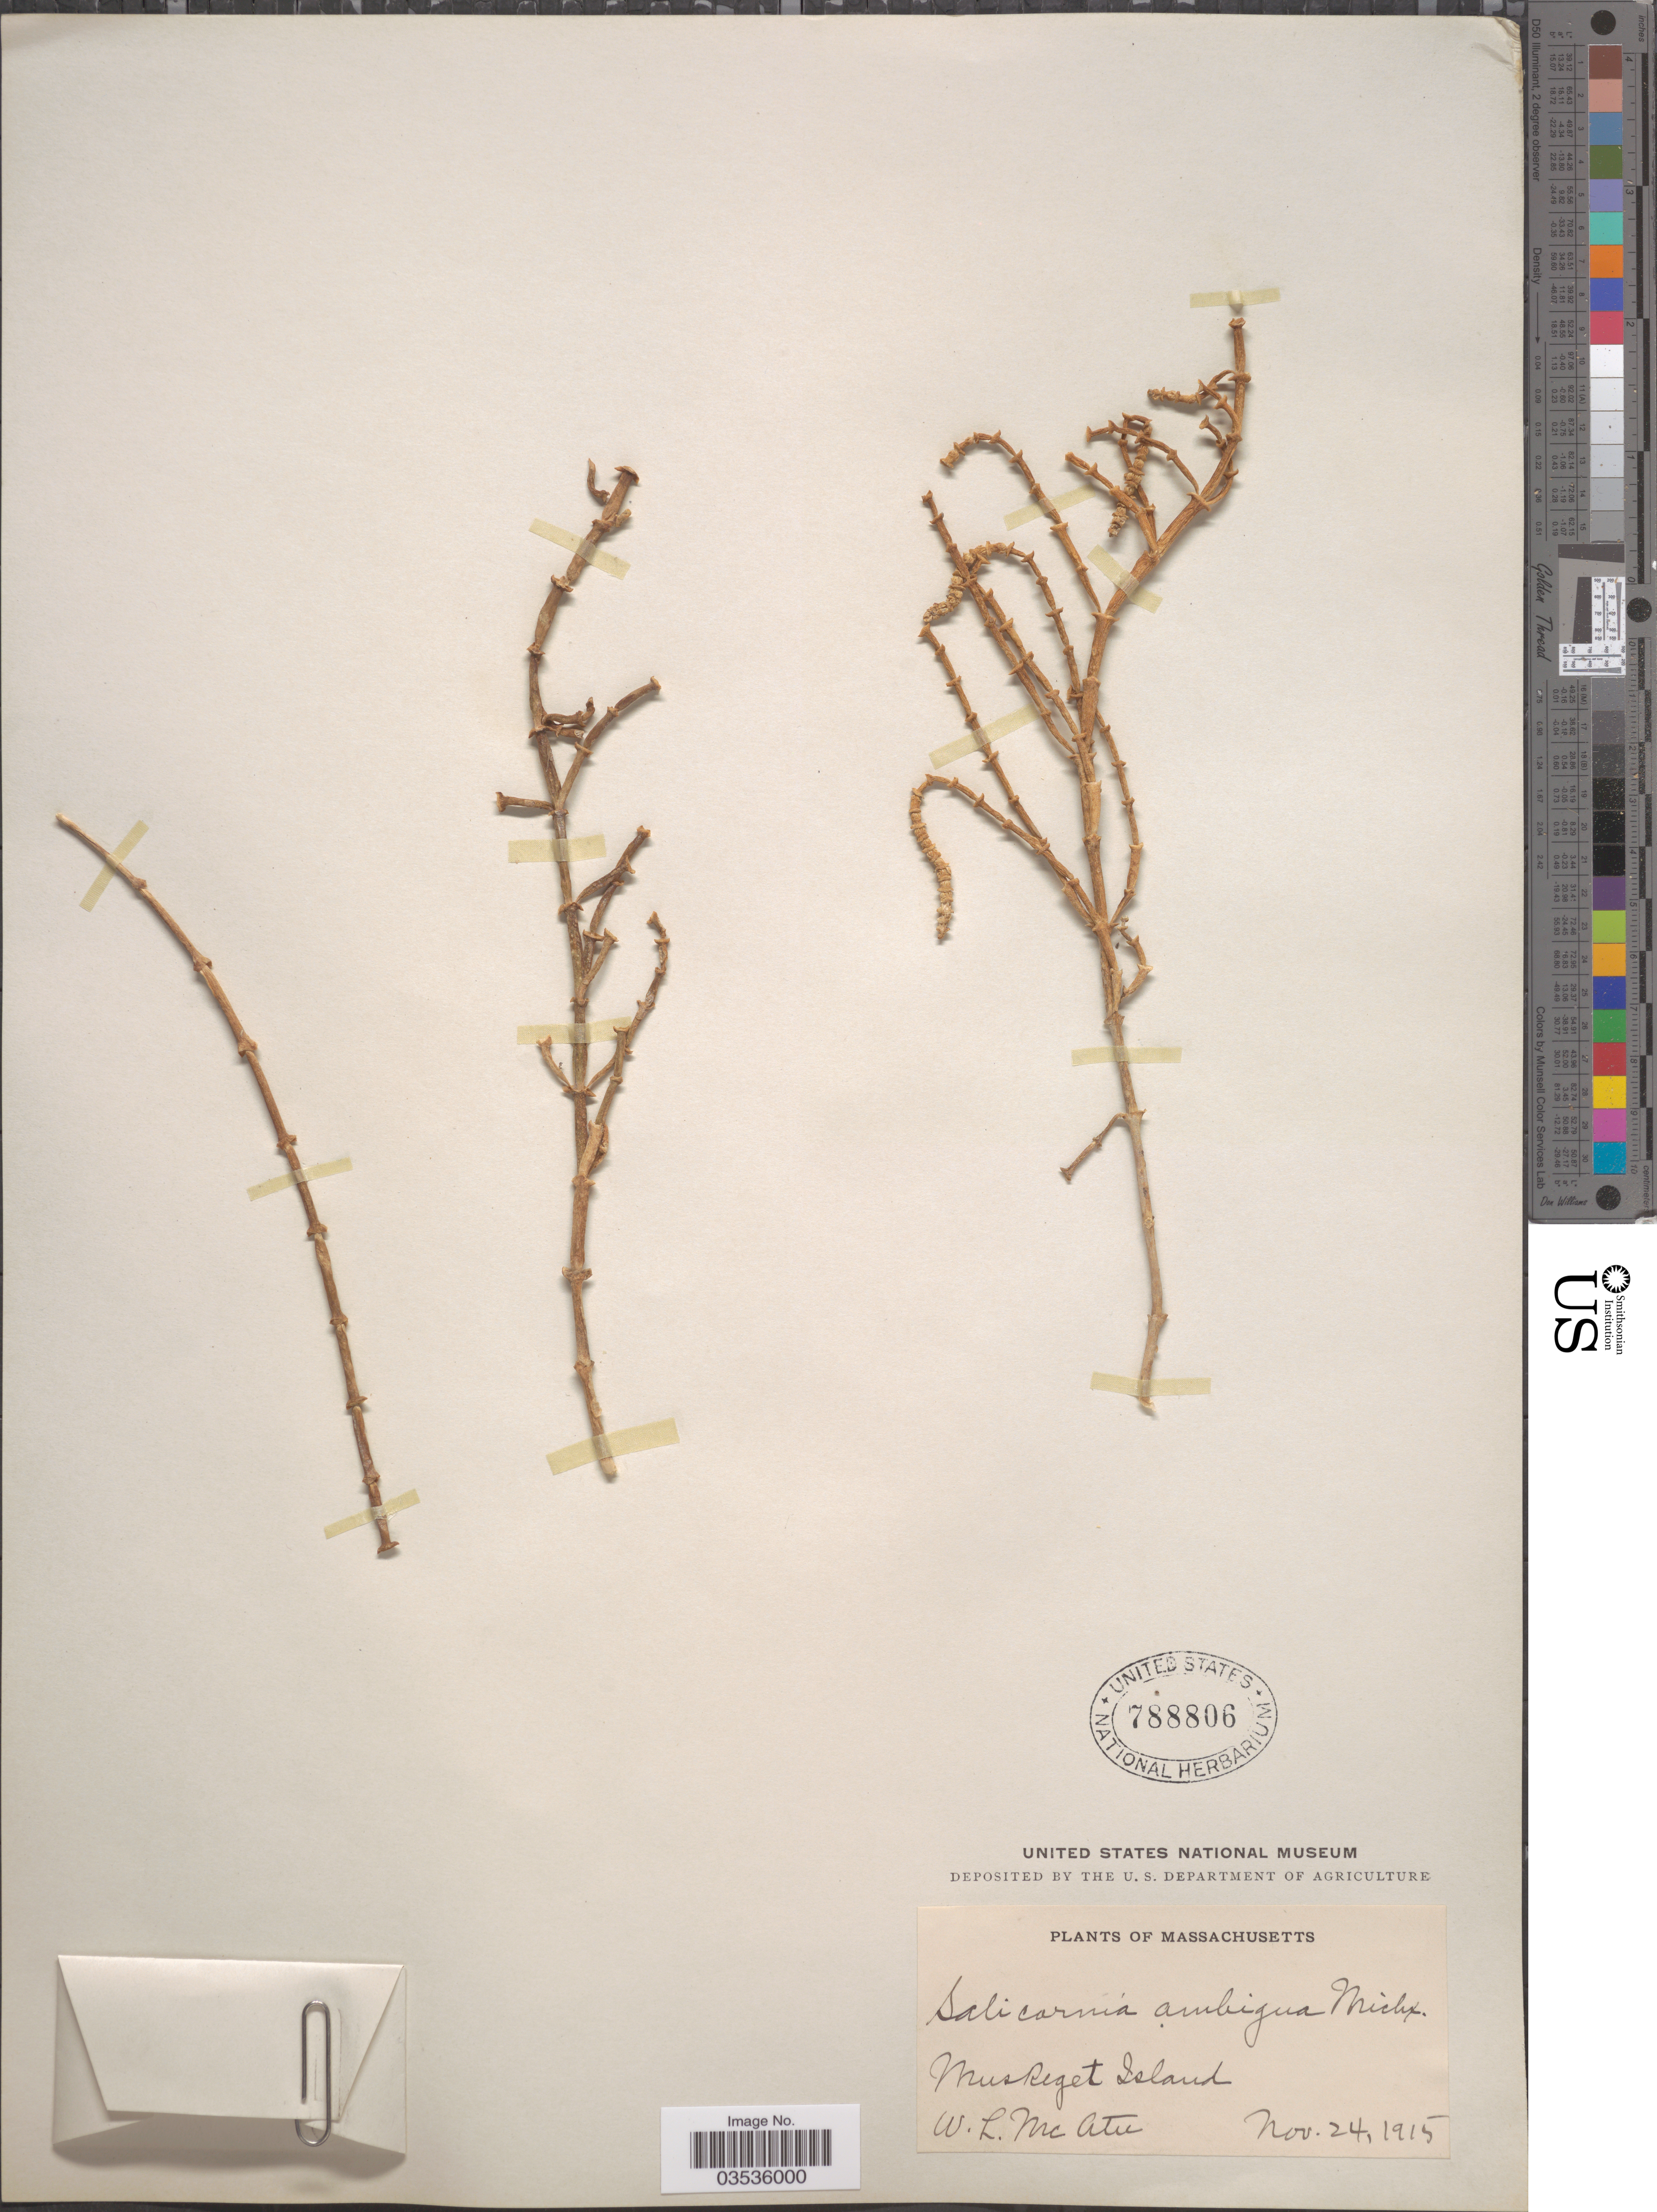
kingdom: Plantae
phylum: Tracheophyta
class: Magnoliopsida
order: Caryophyllales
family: Amaranthaceae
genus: Salicornia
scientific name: Salicornia ambigua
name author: Michx.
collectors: W. McAtee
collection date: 1915-11-24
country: United States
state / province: Massachusetts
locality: Muskeget Island.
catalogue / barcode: US 788806